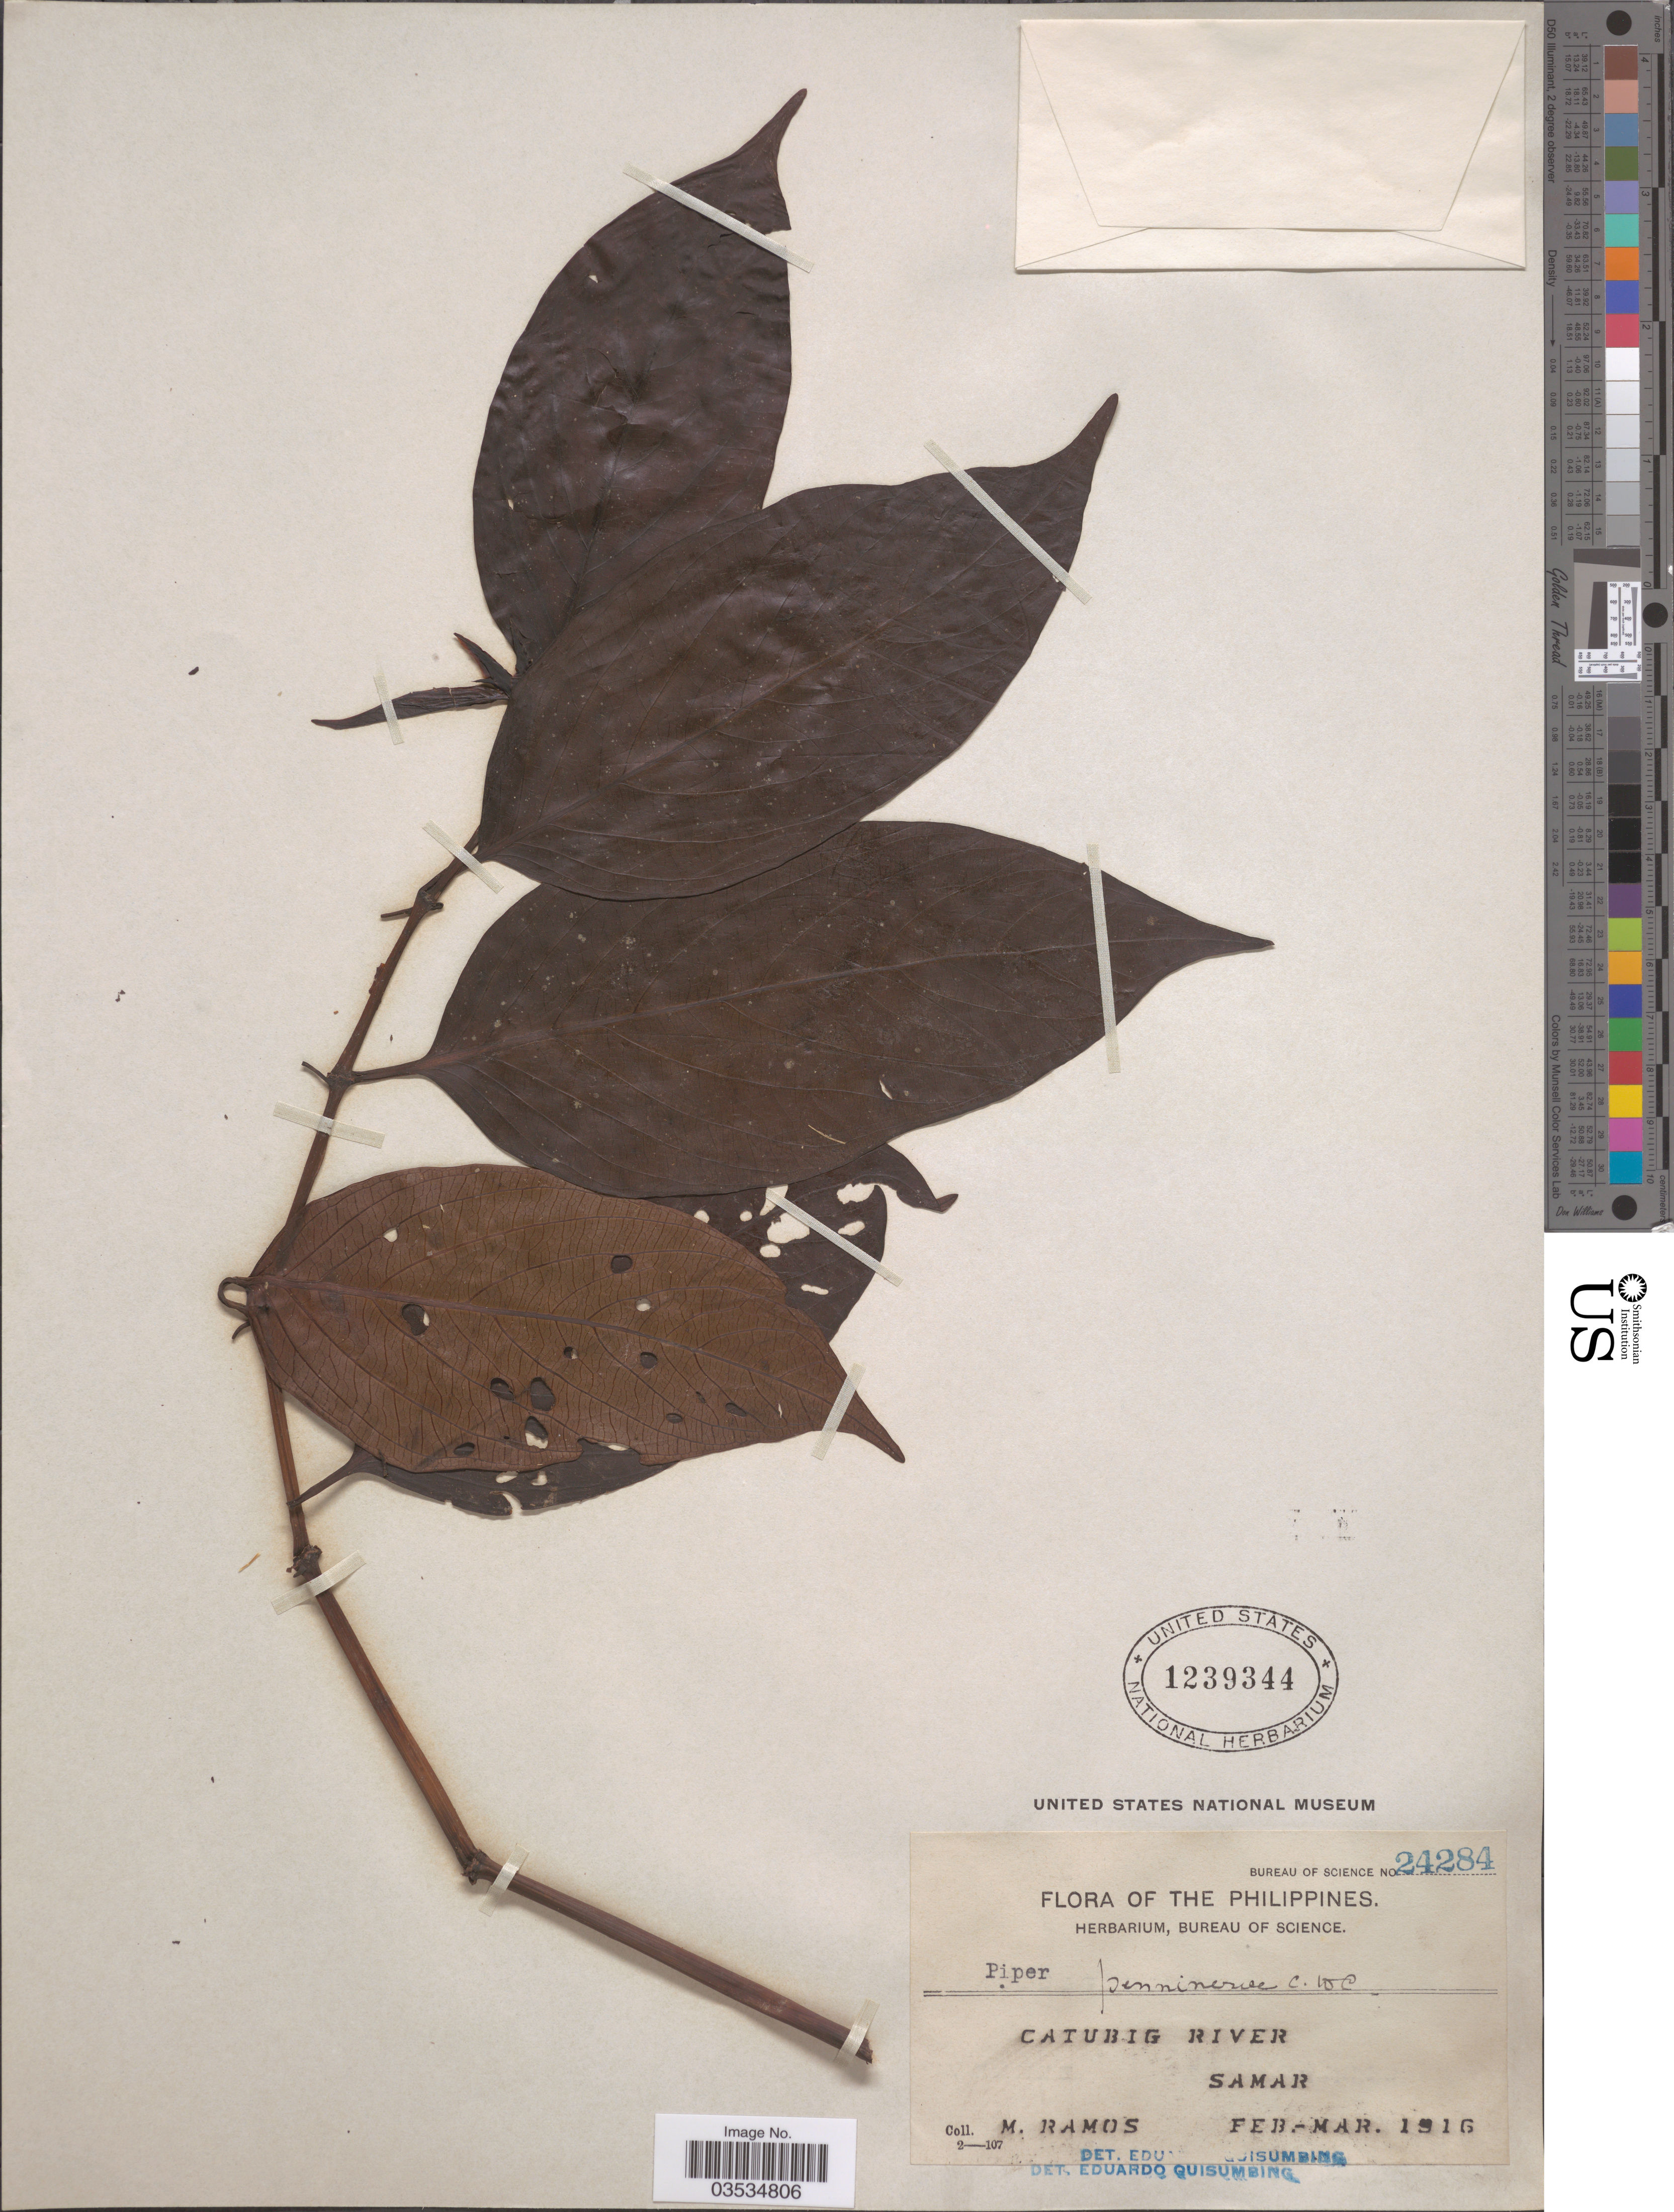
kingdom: Plantae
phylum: Tracheophyta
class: Magnoliopsida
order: Piperales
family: Piperaceae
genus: Piper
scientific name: Piper penninerve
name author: C. DC.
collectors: M. Ramos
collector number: Bureau of Science 24284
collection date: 1916-02/1916-03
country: Philippines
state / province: Eastern Visayas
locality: Catubig River. Samar.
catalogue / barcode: US 1239344